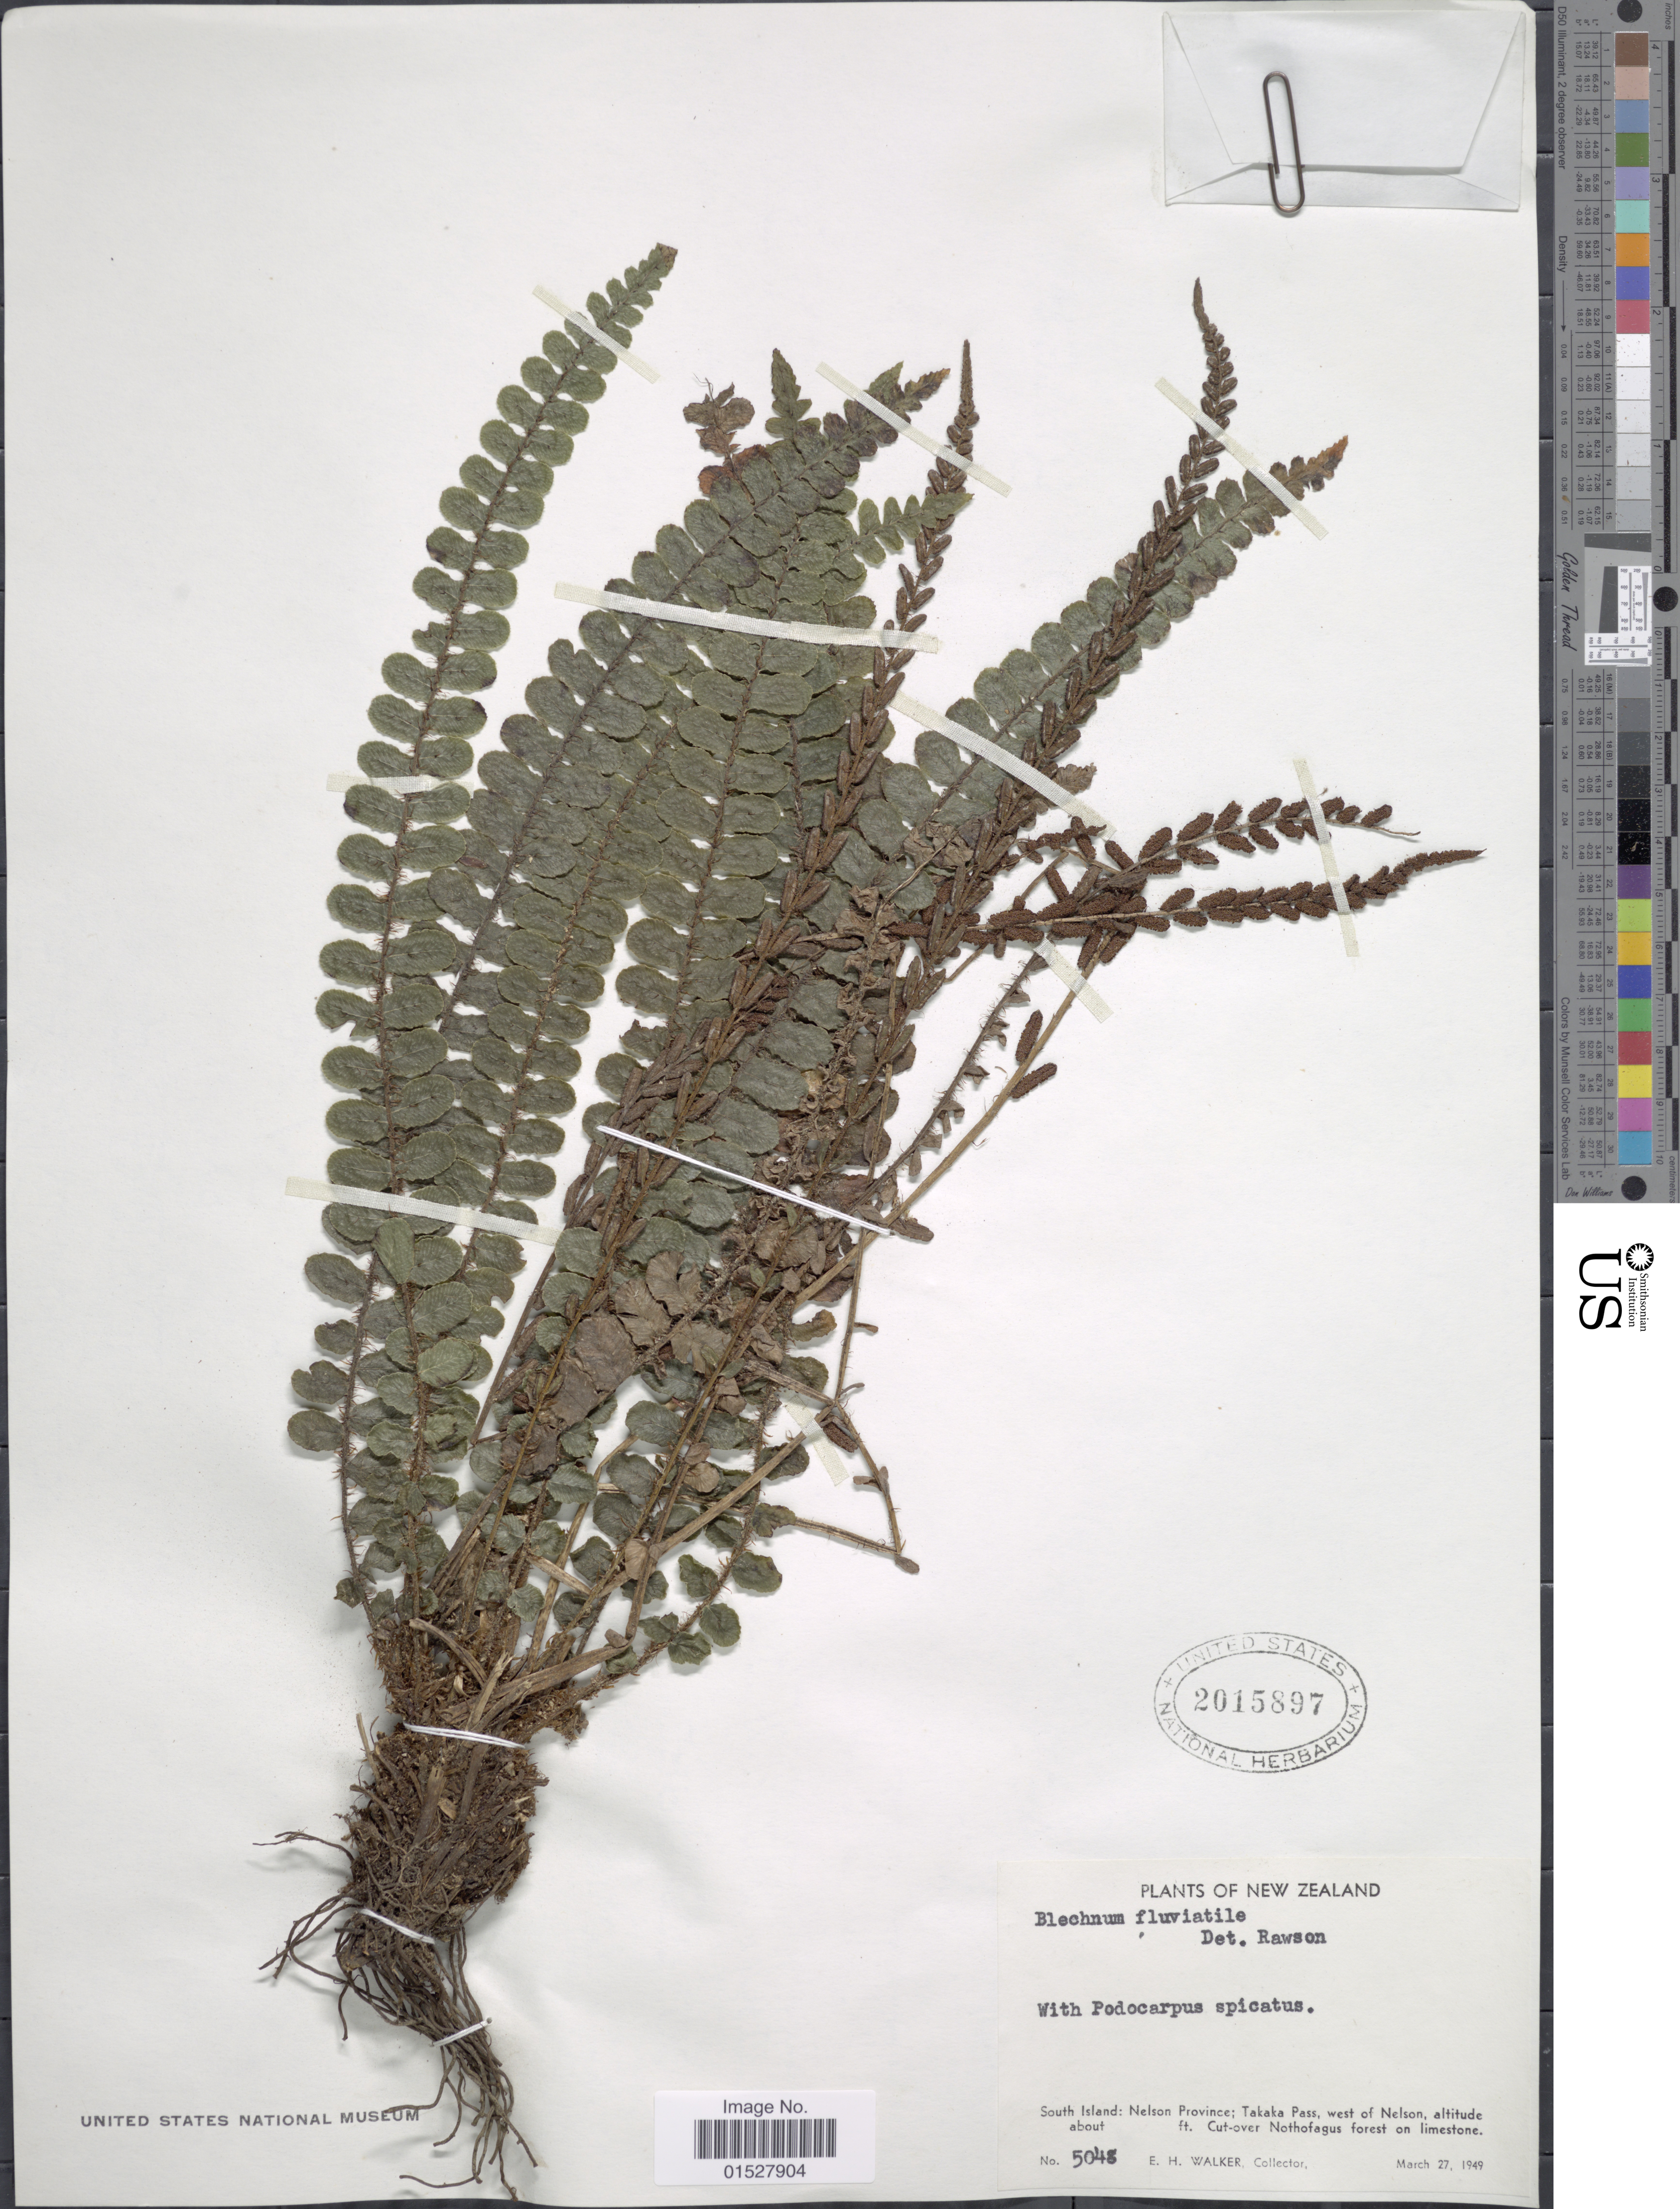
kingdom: Plantae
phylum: Tracheophyta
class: Polypodiopsida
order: Polypodiales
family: Blechnaceae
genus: Blechnum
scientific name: Blechnum fluviatile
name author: (R. Br.) E.J. Lowe ex Salomon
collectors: E. H. Walker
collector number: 504g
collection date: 1949-03-27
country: New Zealand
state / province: Nelson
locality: South Island: Takaka Pass, west of Nelson.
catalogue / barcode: US 2015897